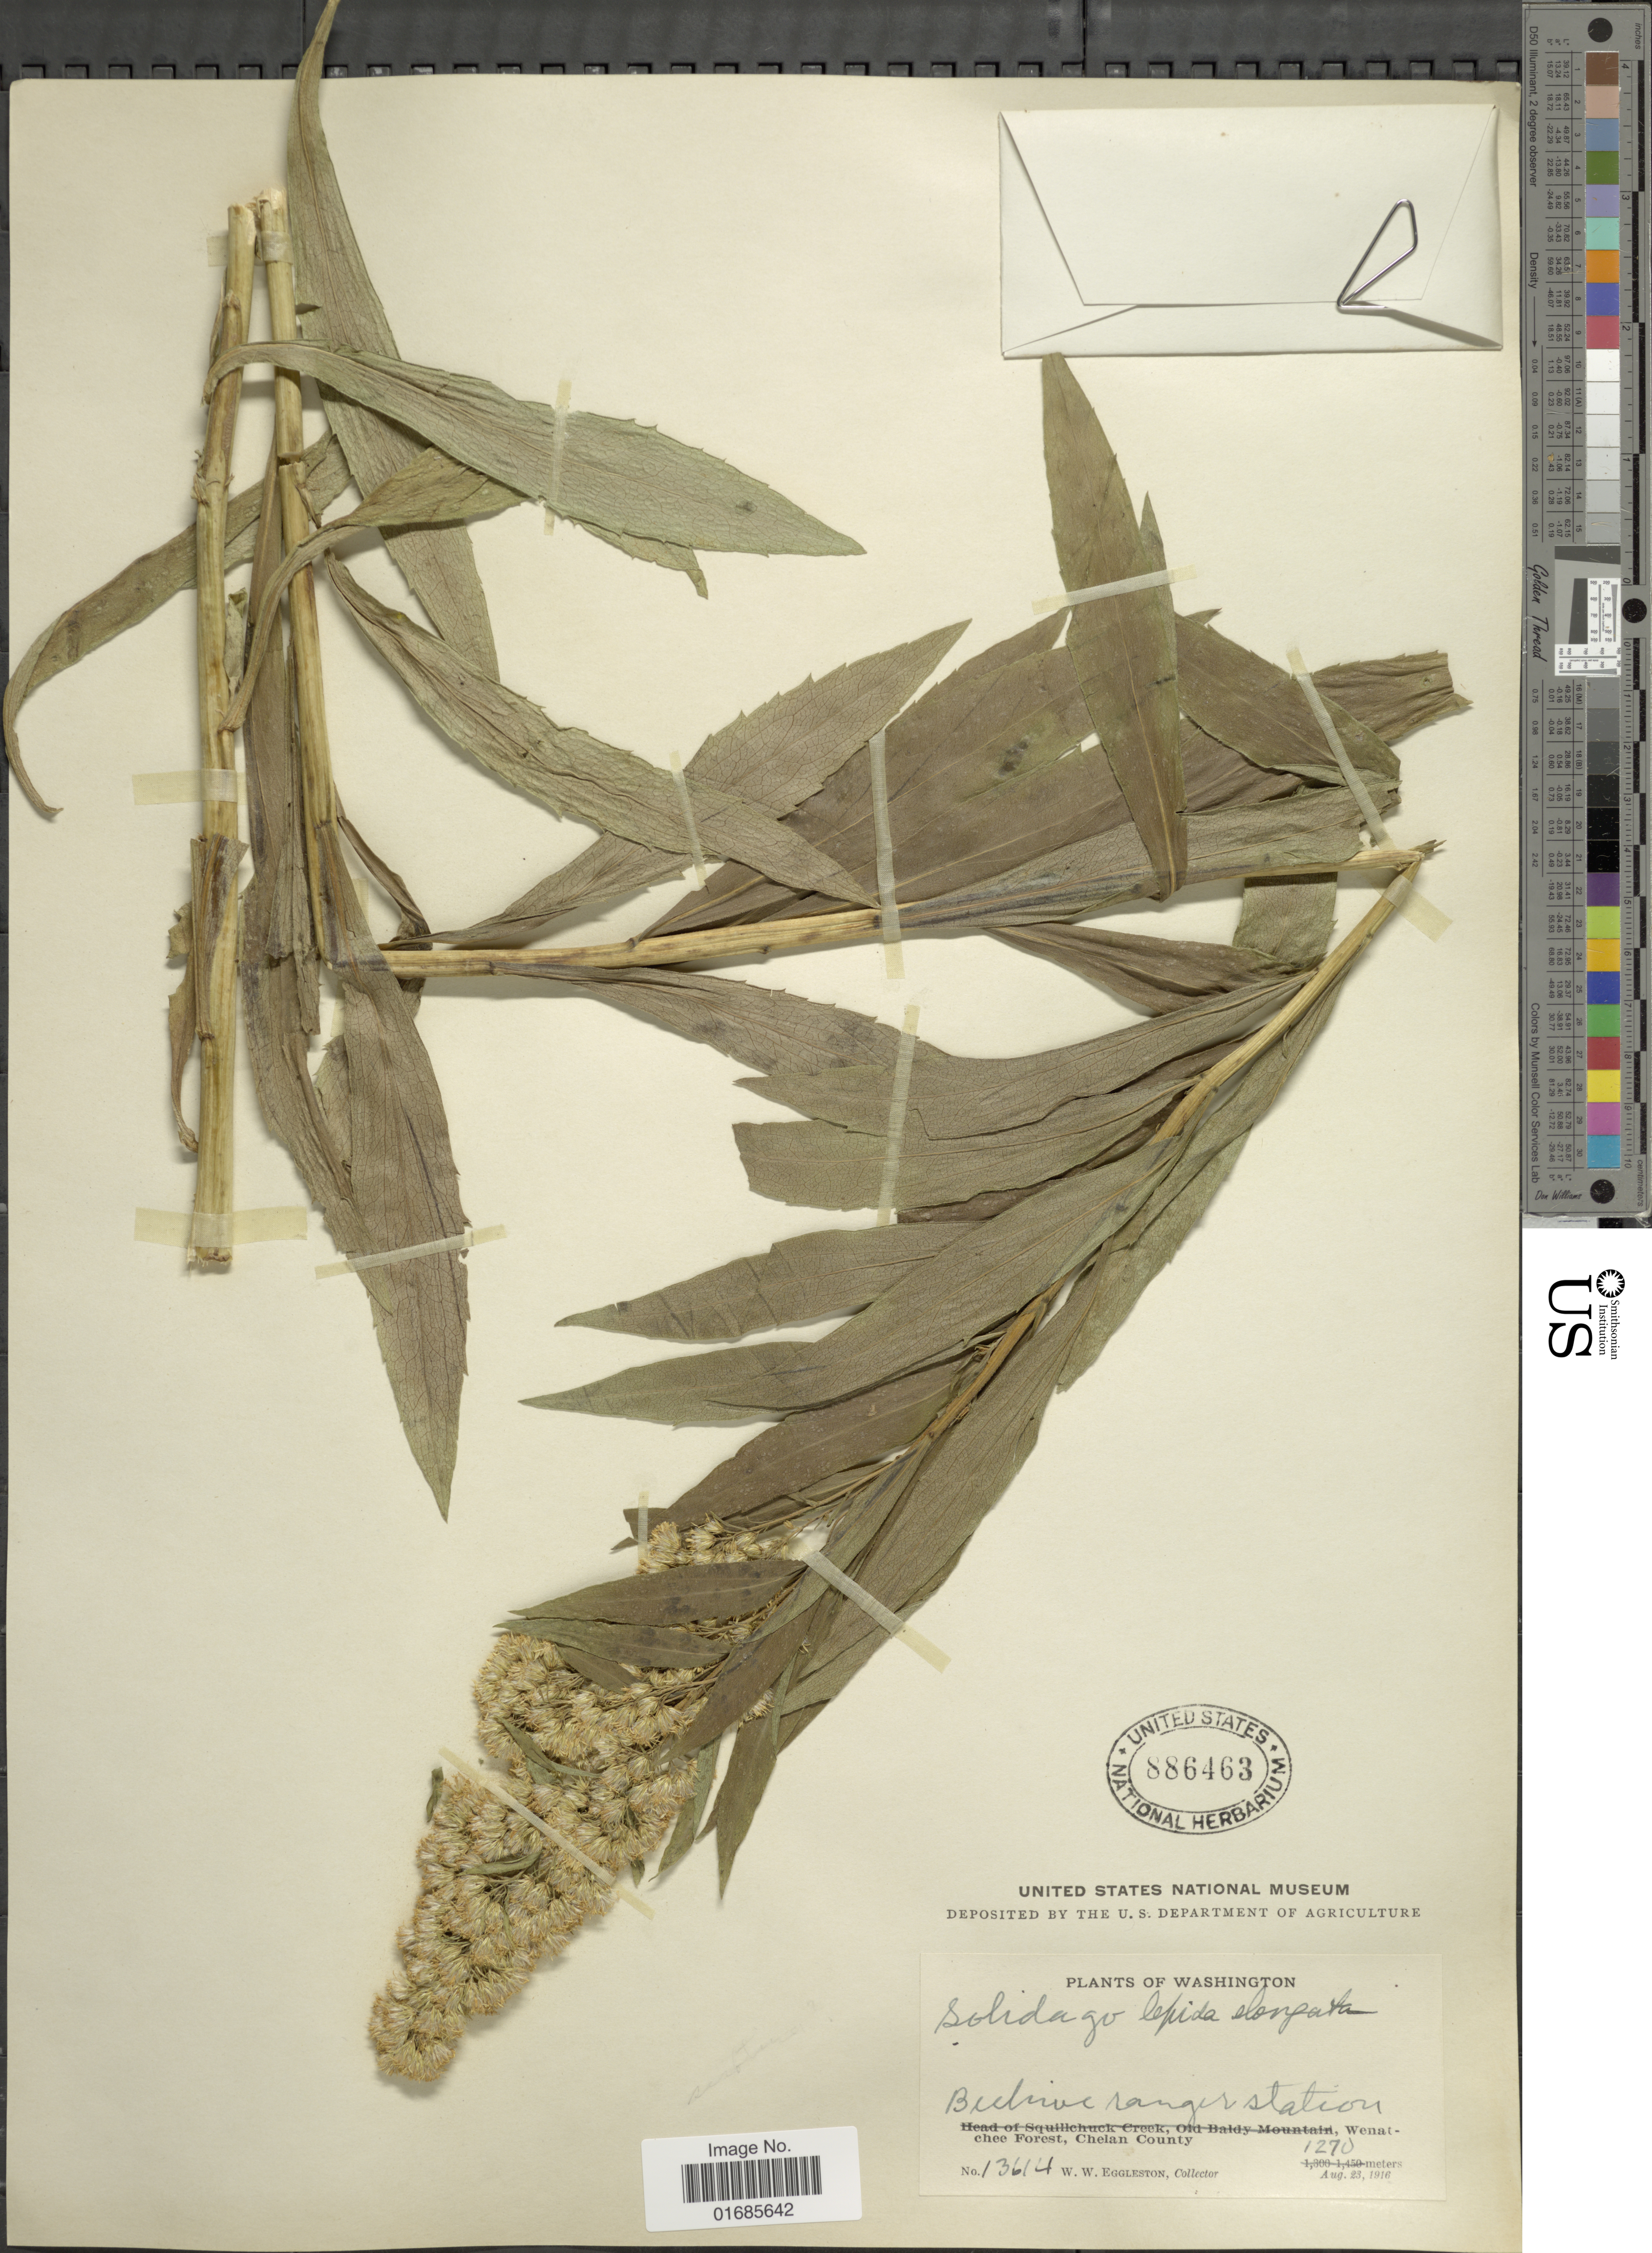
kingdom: Plantae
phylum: Tracheophyta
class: Magnoliopsida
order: Asterales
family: Asteraceae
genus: Solidago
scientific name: Solidago canadensis var. salebrosa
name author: (Piper) M.E. Jones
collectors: W. W. Eggleston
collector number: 13614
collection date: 1916-08-23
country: United States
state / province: Washington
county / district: Chelan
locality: Beehive ranger station, Wenatchee Forest, Chelan County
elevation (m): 1270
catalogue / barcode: US 886463